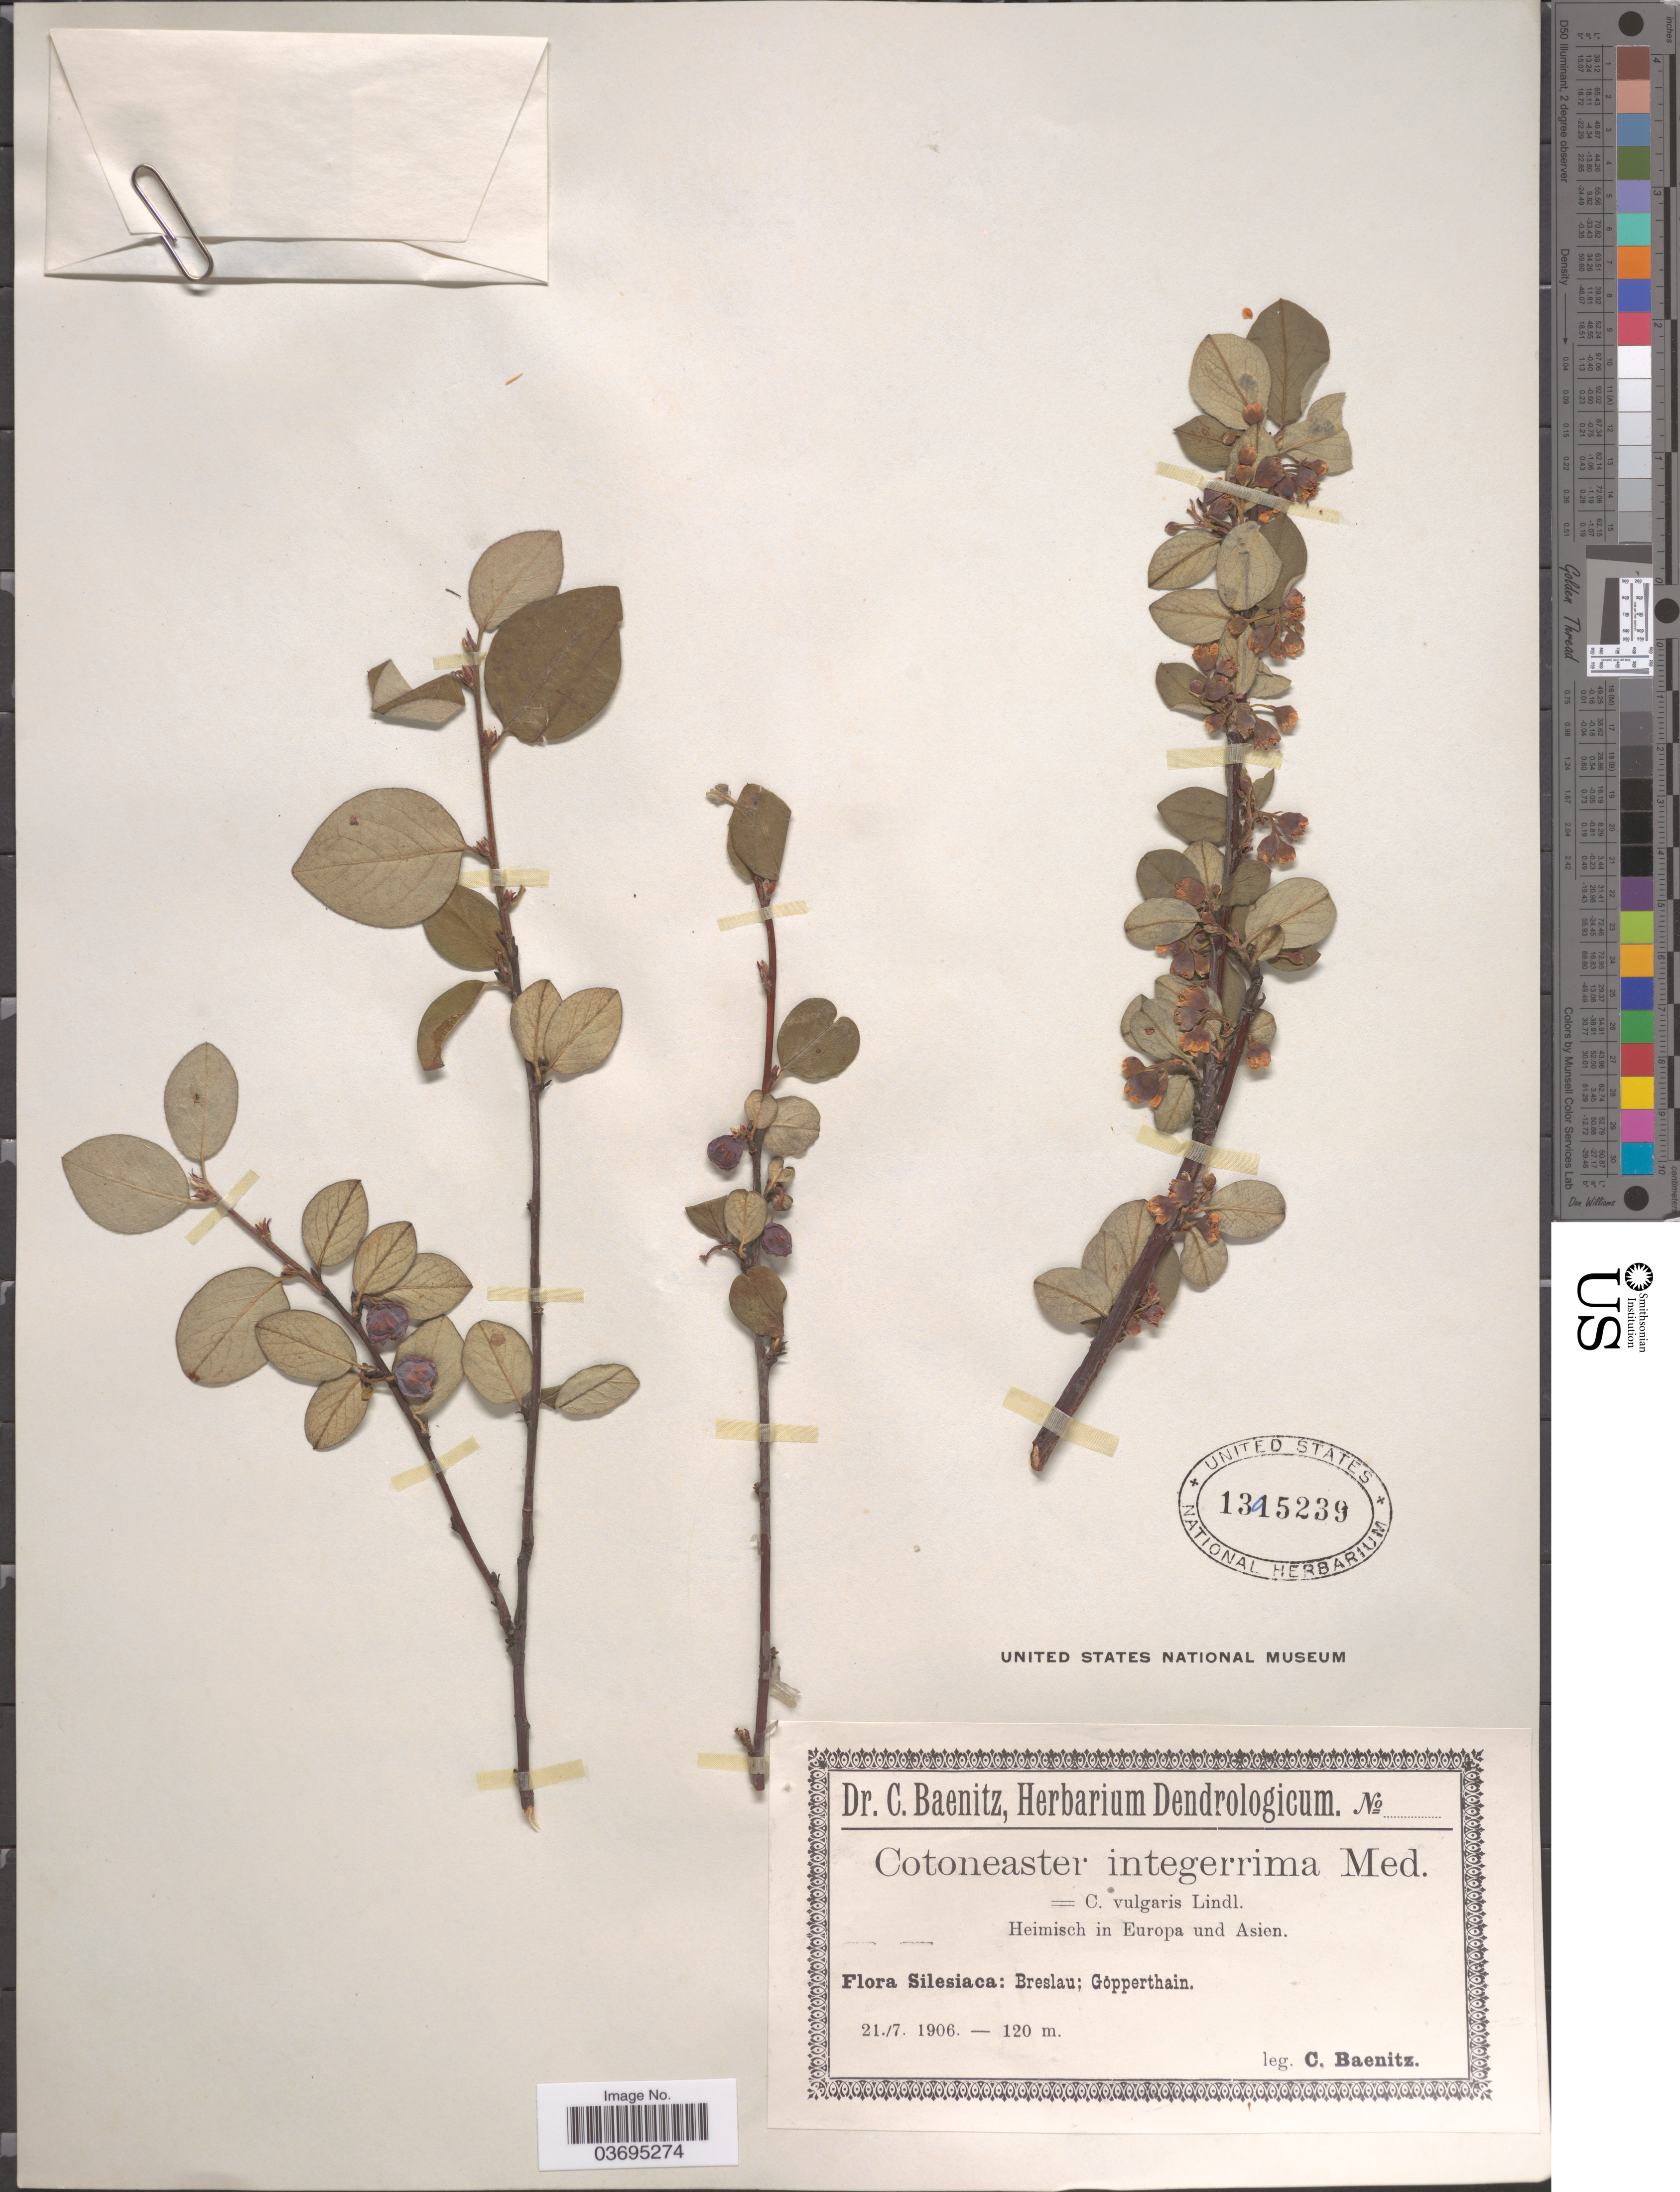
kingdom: Plantae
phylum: Tracheophyta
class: Magnoliopsida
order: Rosales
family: Rosaceae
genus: Cotoneaster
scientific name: Cotoneaster integerrimus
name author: Medik.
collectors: C. G. Baenitz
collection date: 1906-07-21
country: Poland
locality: Silesiaca: Breslau; Göpperthain.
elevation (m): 120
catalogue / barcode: US 1395239